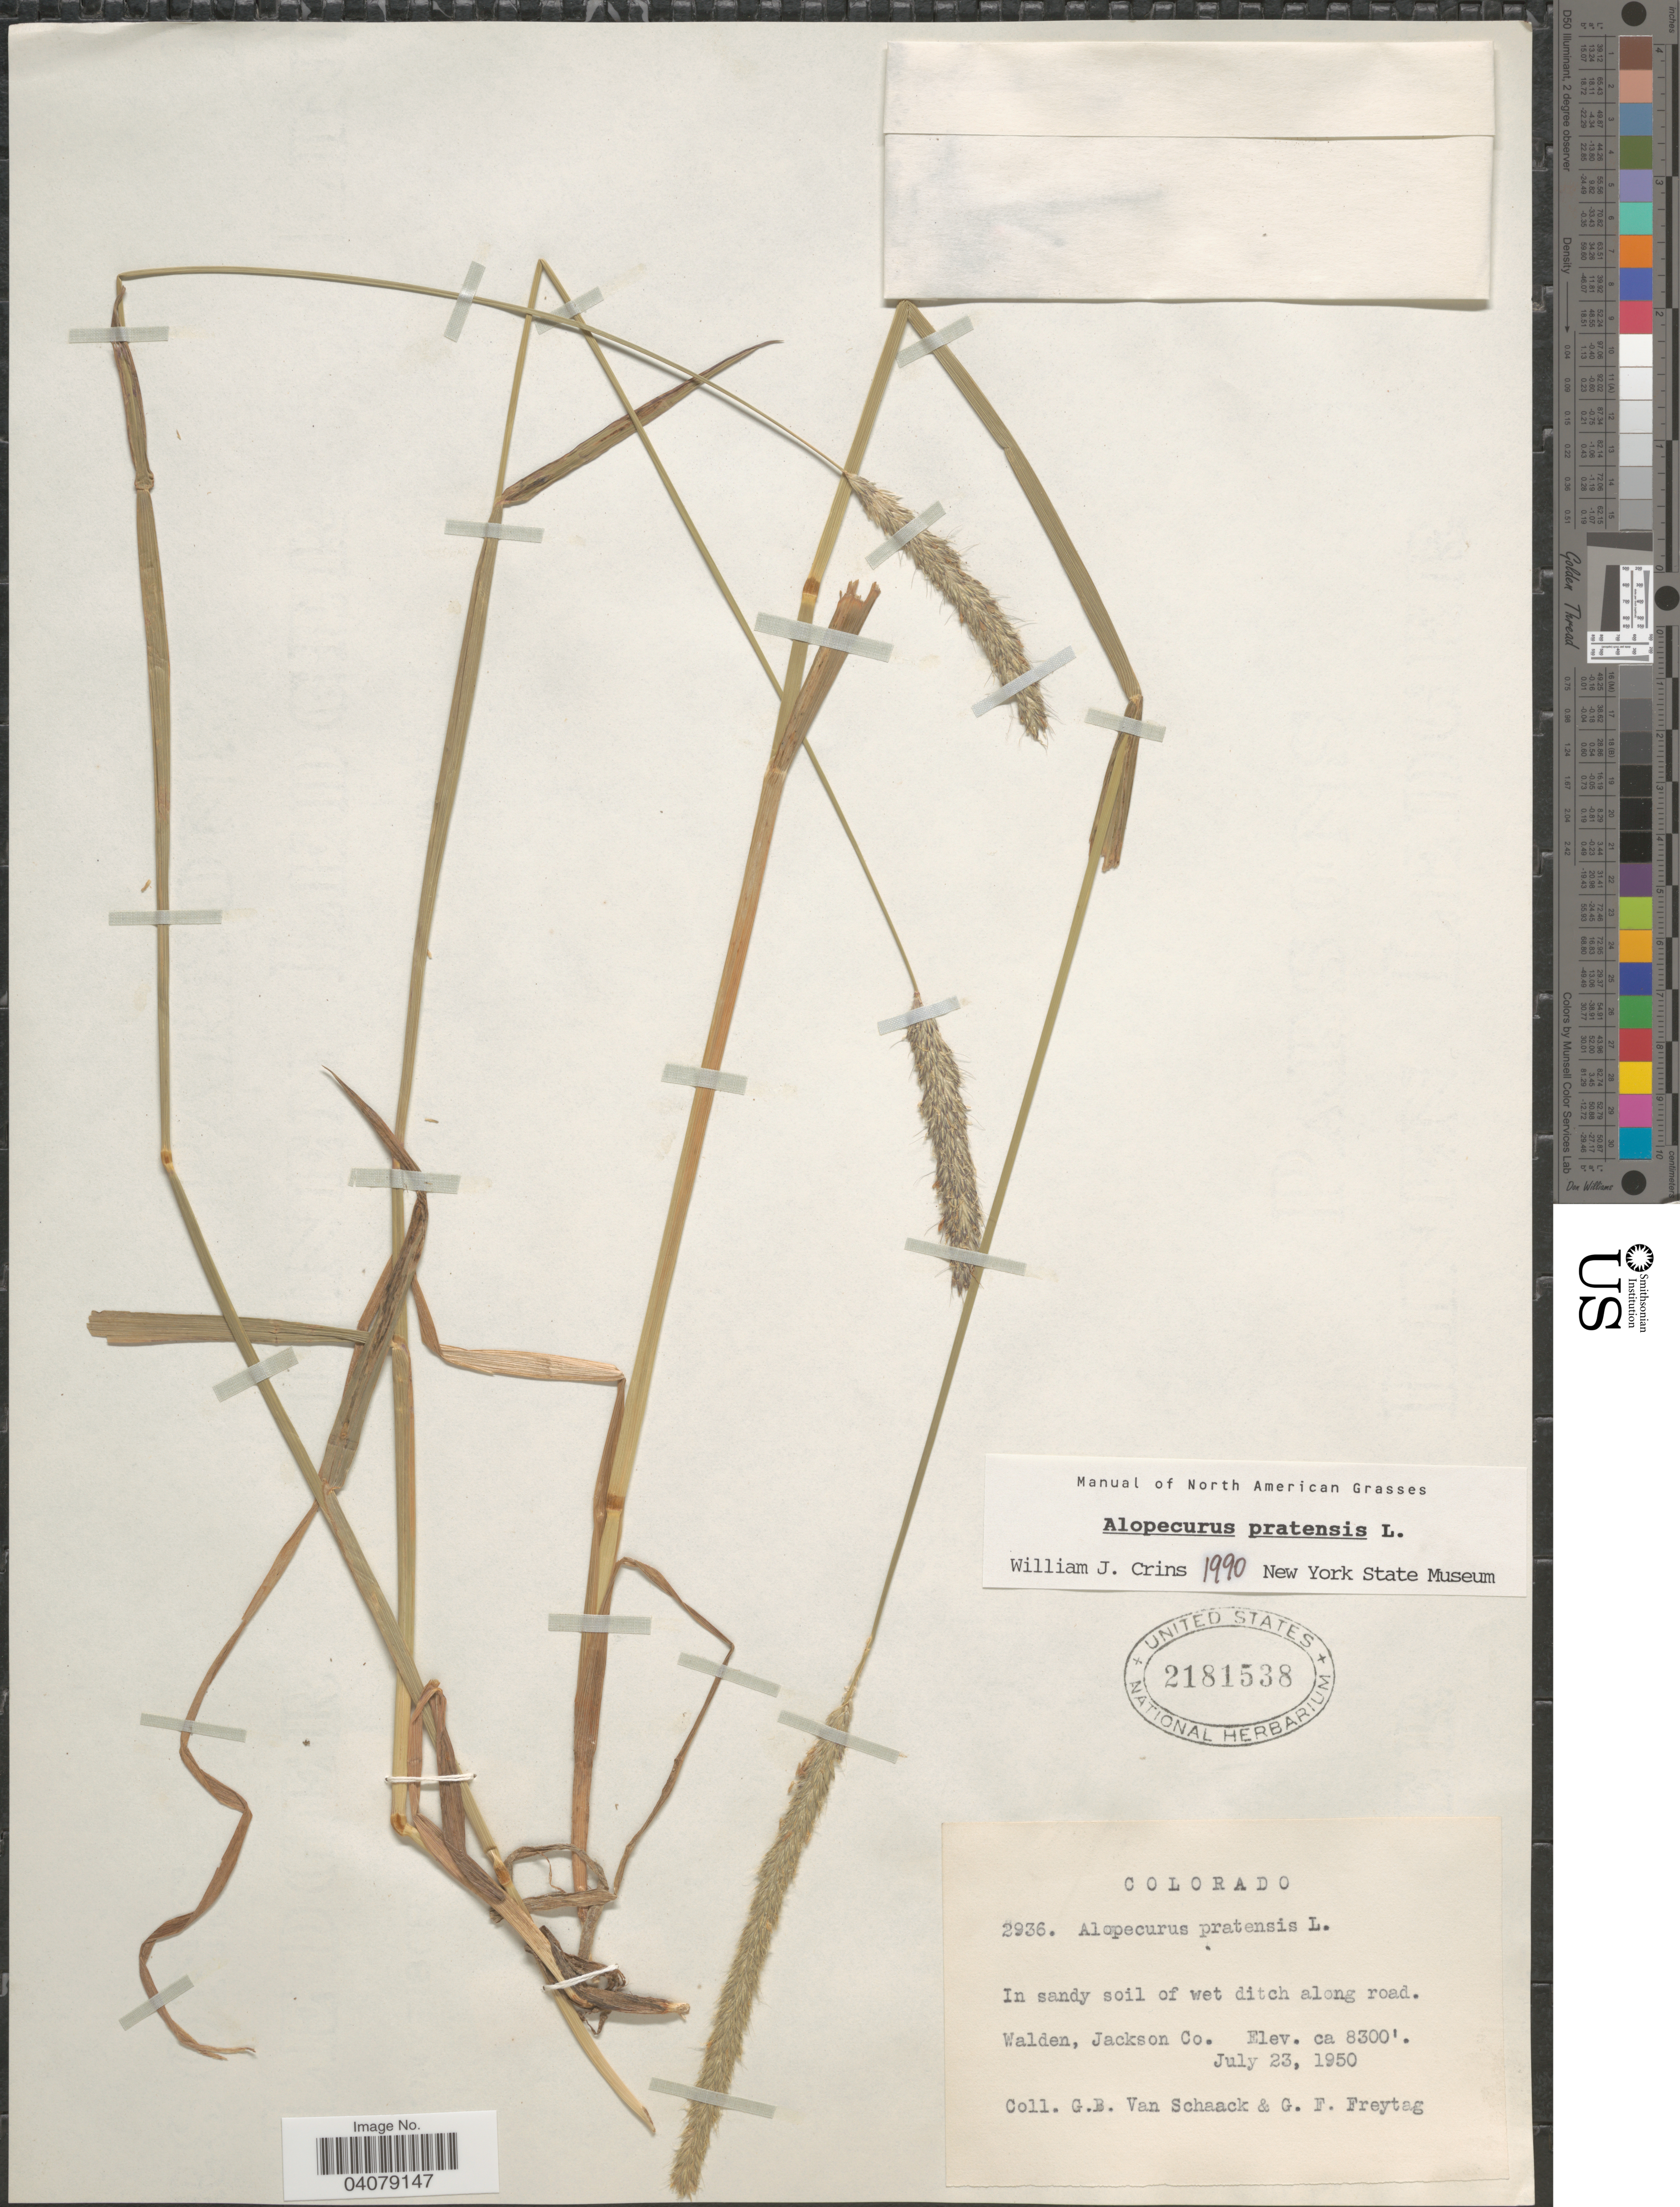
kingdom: Plantae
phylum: Tracheophyta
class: Liliopsida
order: Poales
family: Poaceae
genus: Alopecurus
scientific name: Alopecurus pratensis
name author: L.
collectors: G. Van Schaack & G. F. Freytag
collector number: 2936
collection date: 1950-07-23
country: United States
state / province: Colorado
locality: In sandy soil of wet ditch along road. Walden, Jackson Co.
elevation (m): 2530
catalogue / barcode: US 2181538